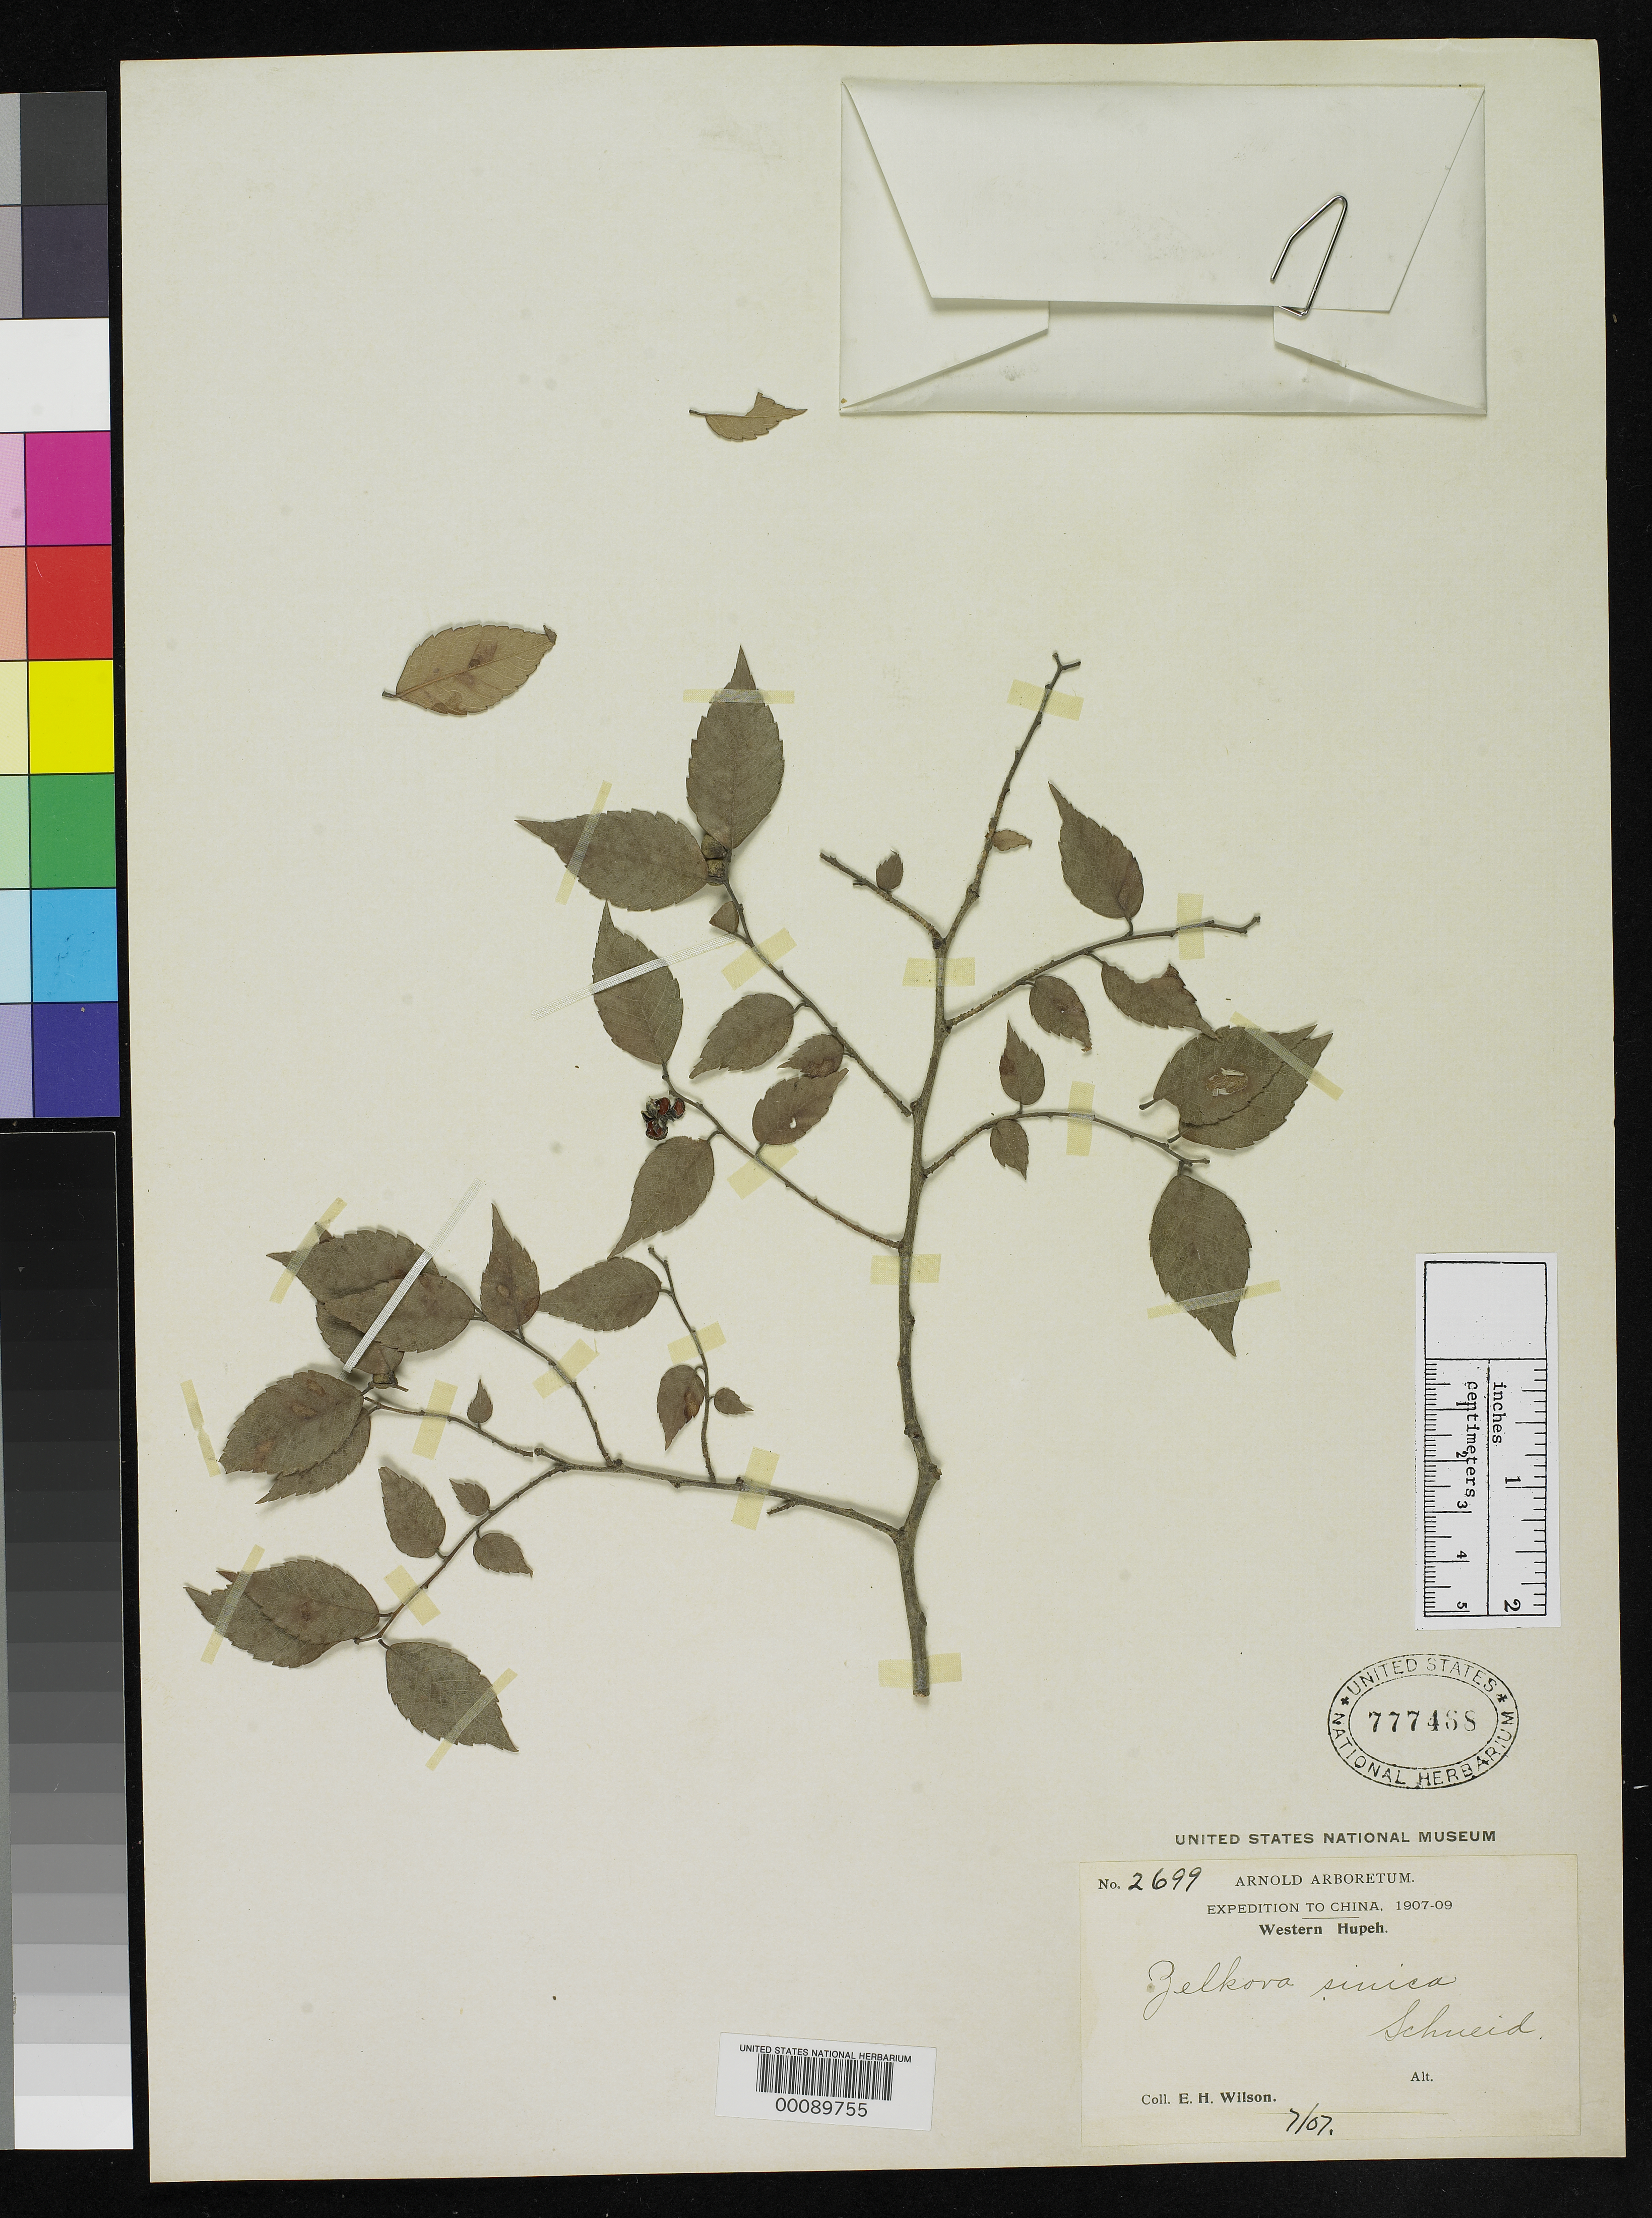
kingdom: Plantae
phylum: Tracheophyta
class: Magnoliopsida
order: Rosales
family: Ulmaceae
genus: Zelkova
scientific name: Zelkova sinica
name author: C.K. Schneid. in Sarg.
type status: Isotype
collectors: E. H. Wilson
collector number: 2699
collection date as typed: Oct 1907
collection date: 1907-10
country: China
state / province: Hubei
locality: Hsing-shan Hsien.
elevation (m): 900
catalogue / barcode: US 777468